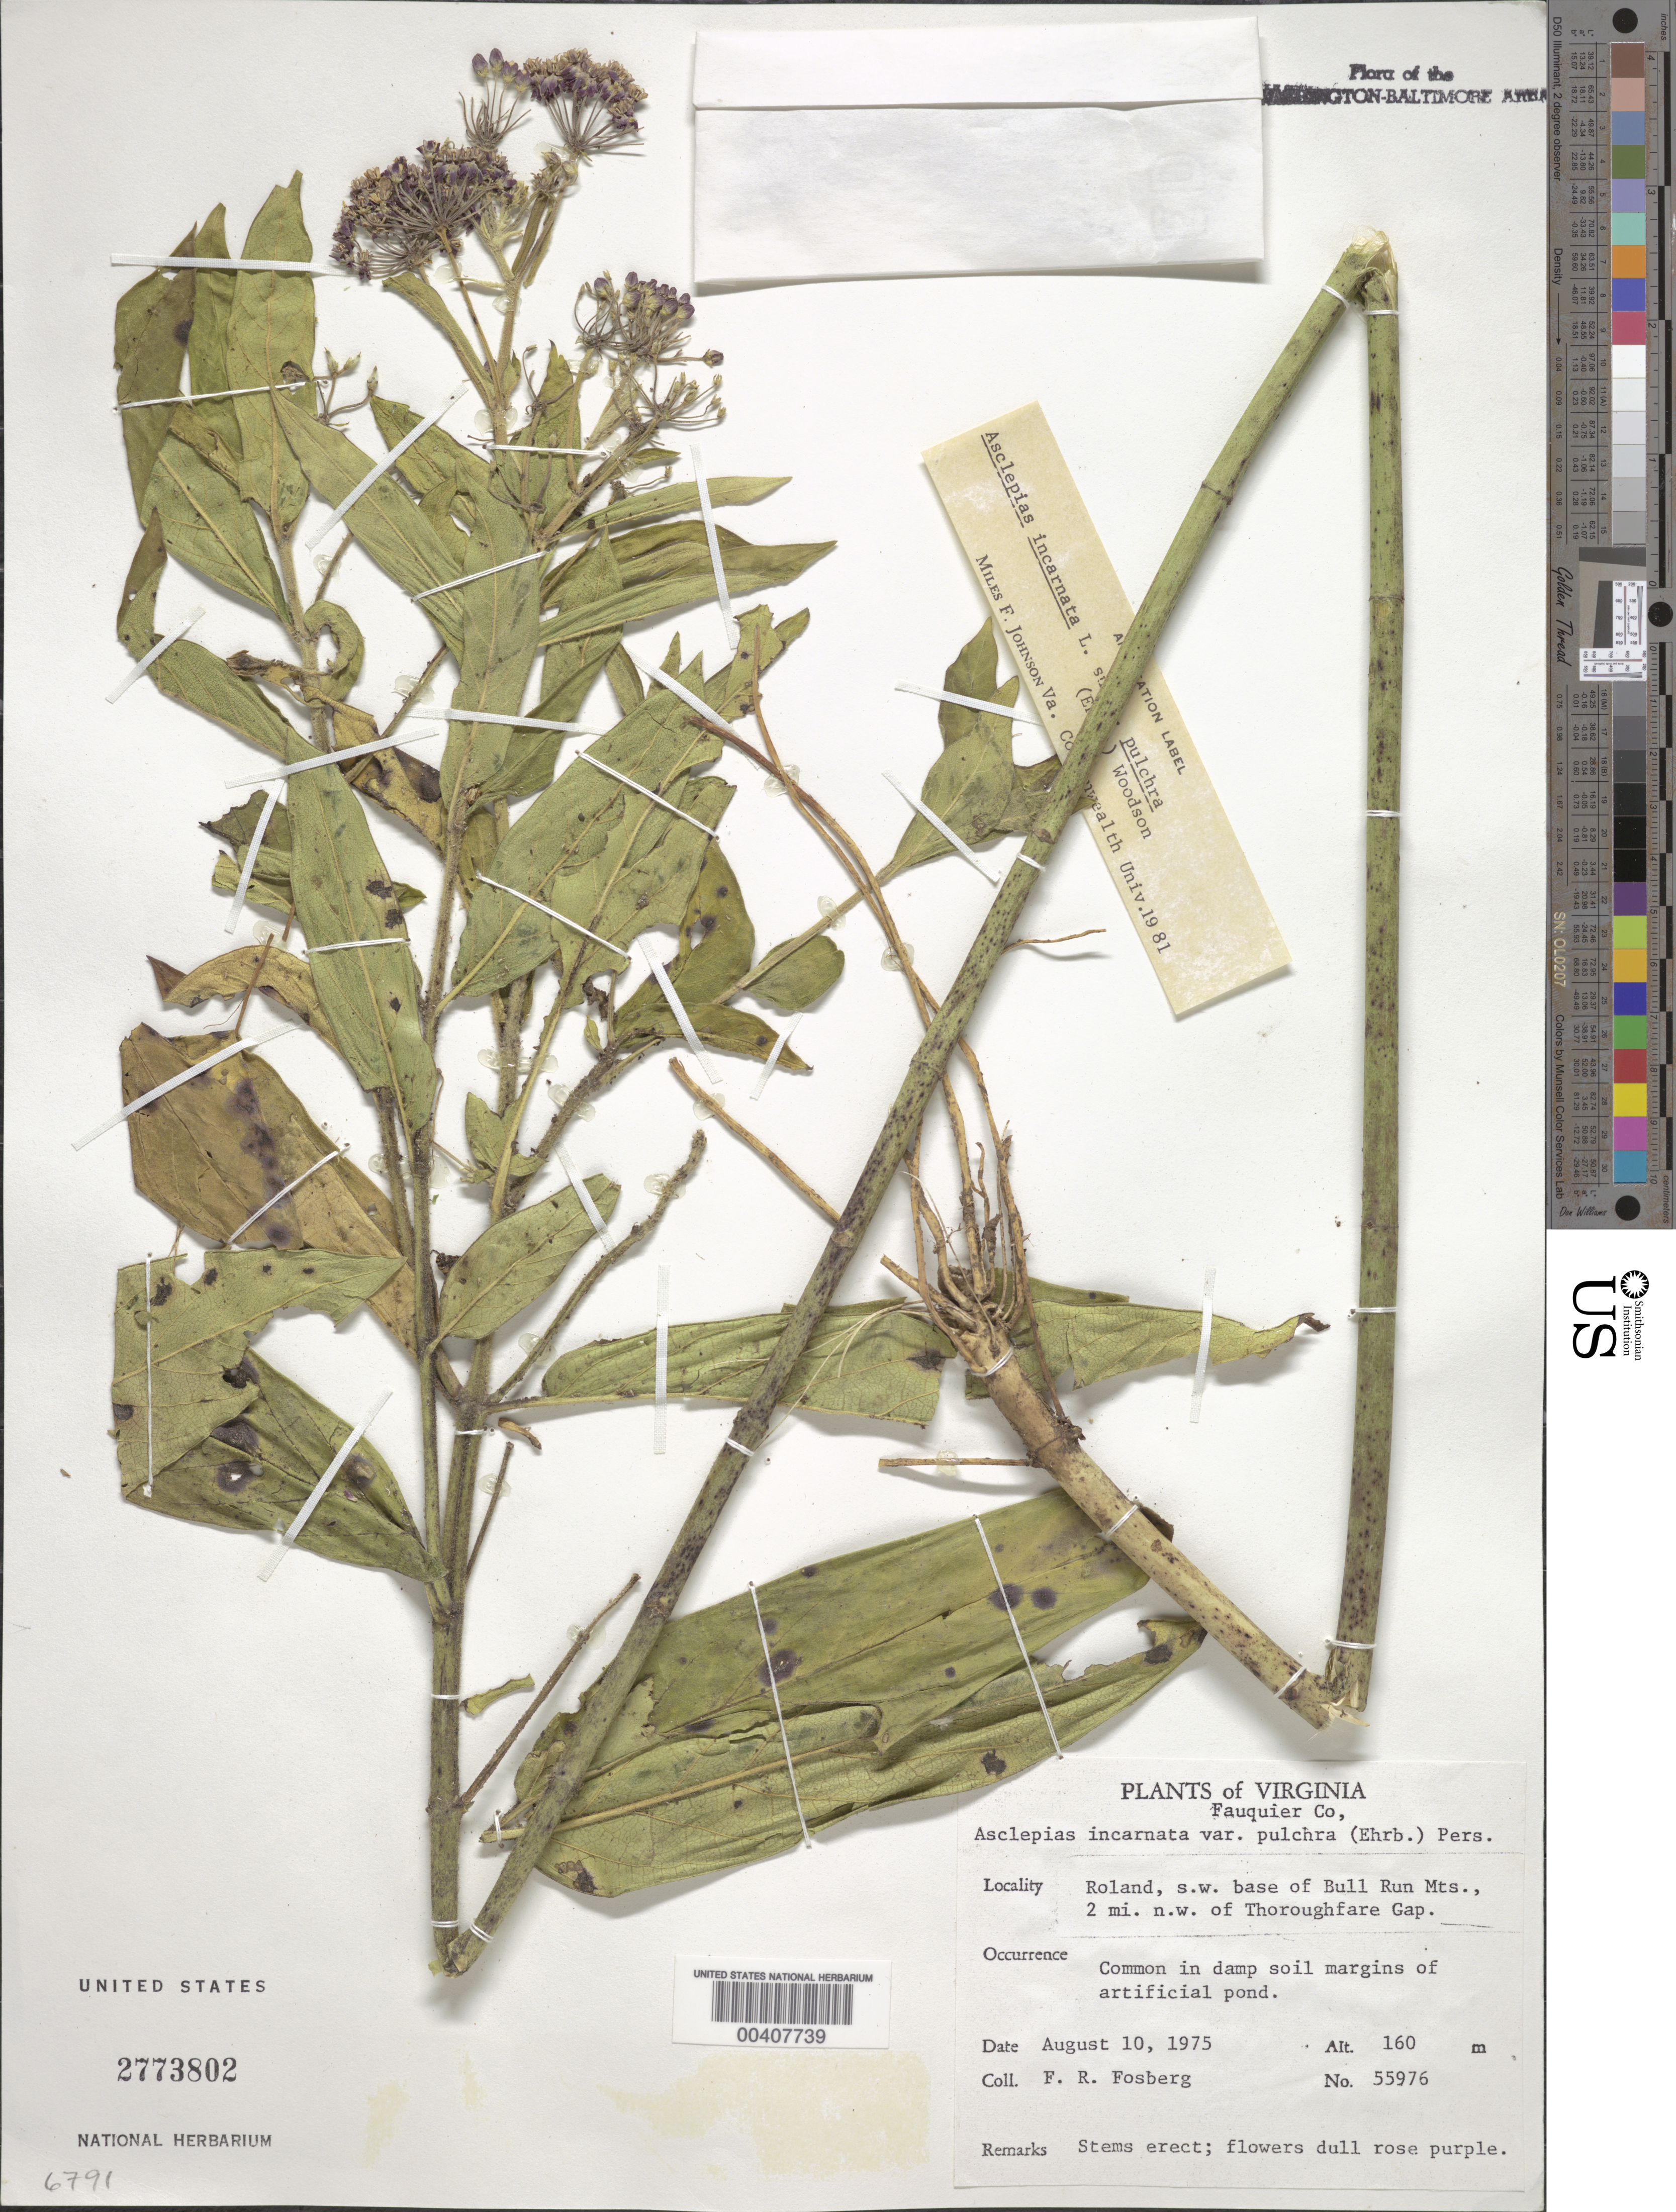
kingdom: Plantae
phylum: Tracheophyta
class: Magnoliopsida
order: Gentianales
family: Apocynaceae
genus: Asclepias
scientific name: Asclepias incarnata subsp. pulchra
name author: (Ehrh. ex Willd.) Woodson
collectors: F. R. Fosberg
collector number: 55976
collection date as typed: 10 Aug 1975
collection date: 1975-08-10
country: United States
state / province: Virginia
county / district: Fauquier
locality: Roland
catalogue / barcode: US 2773802